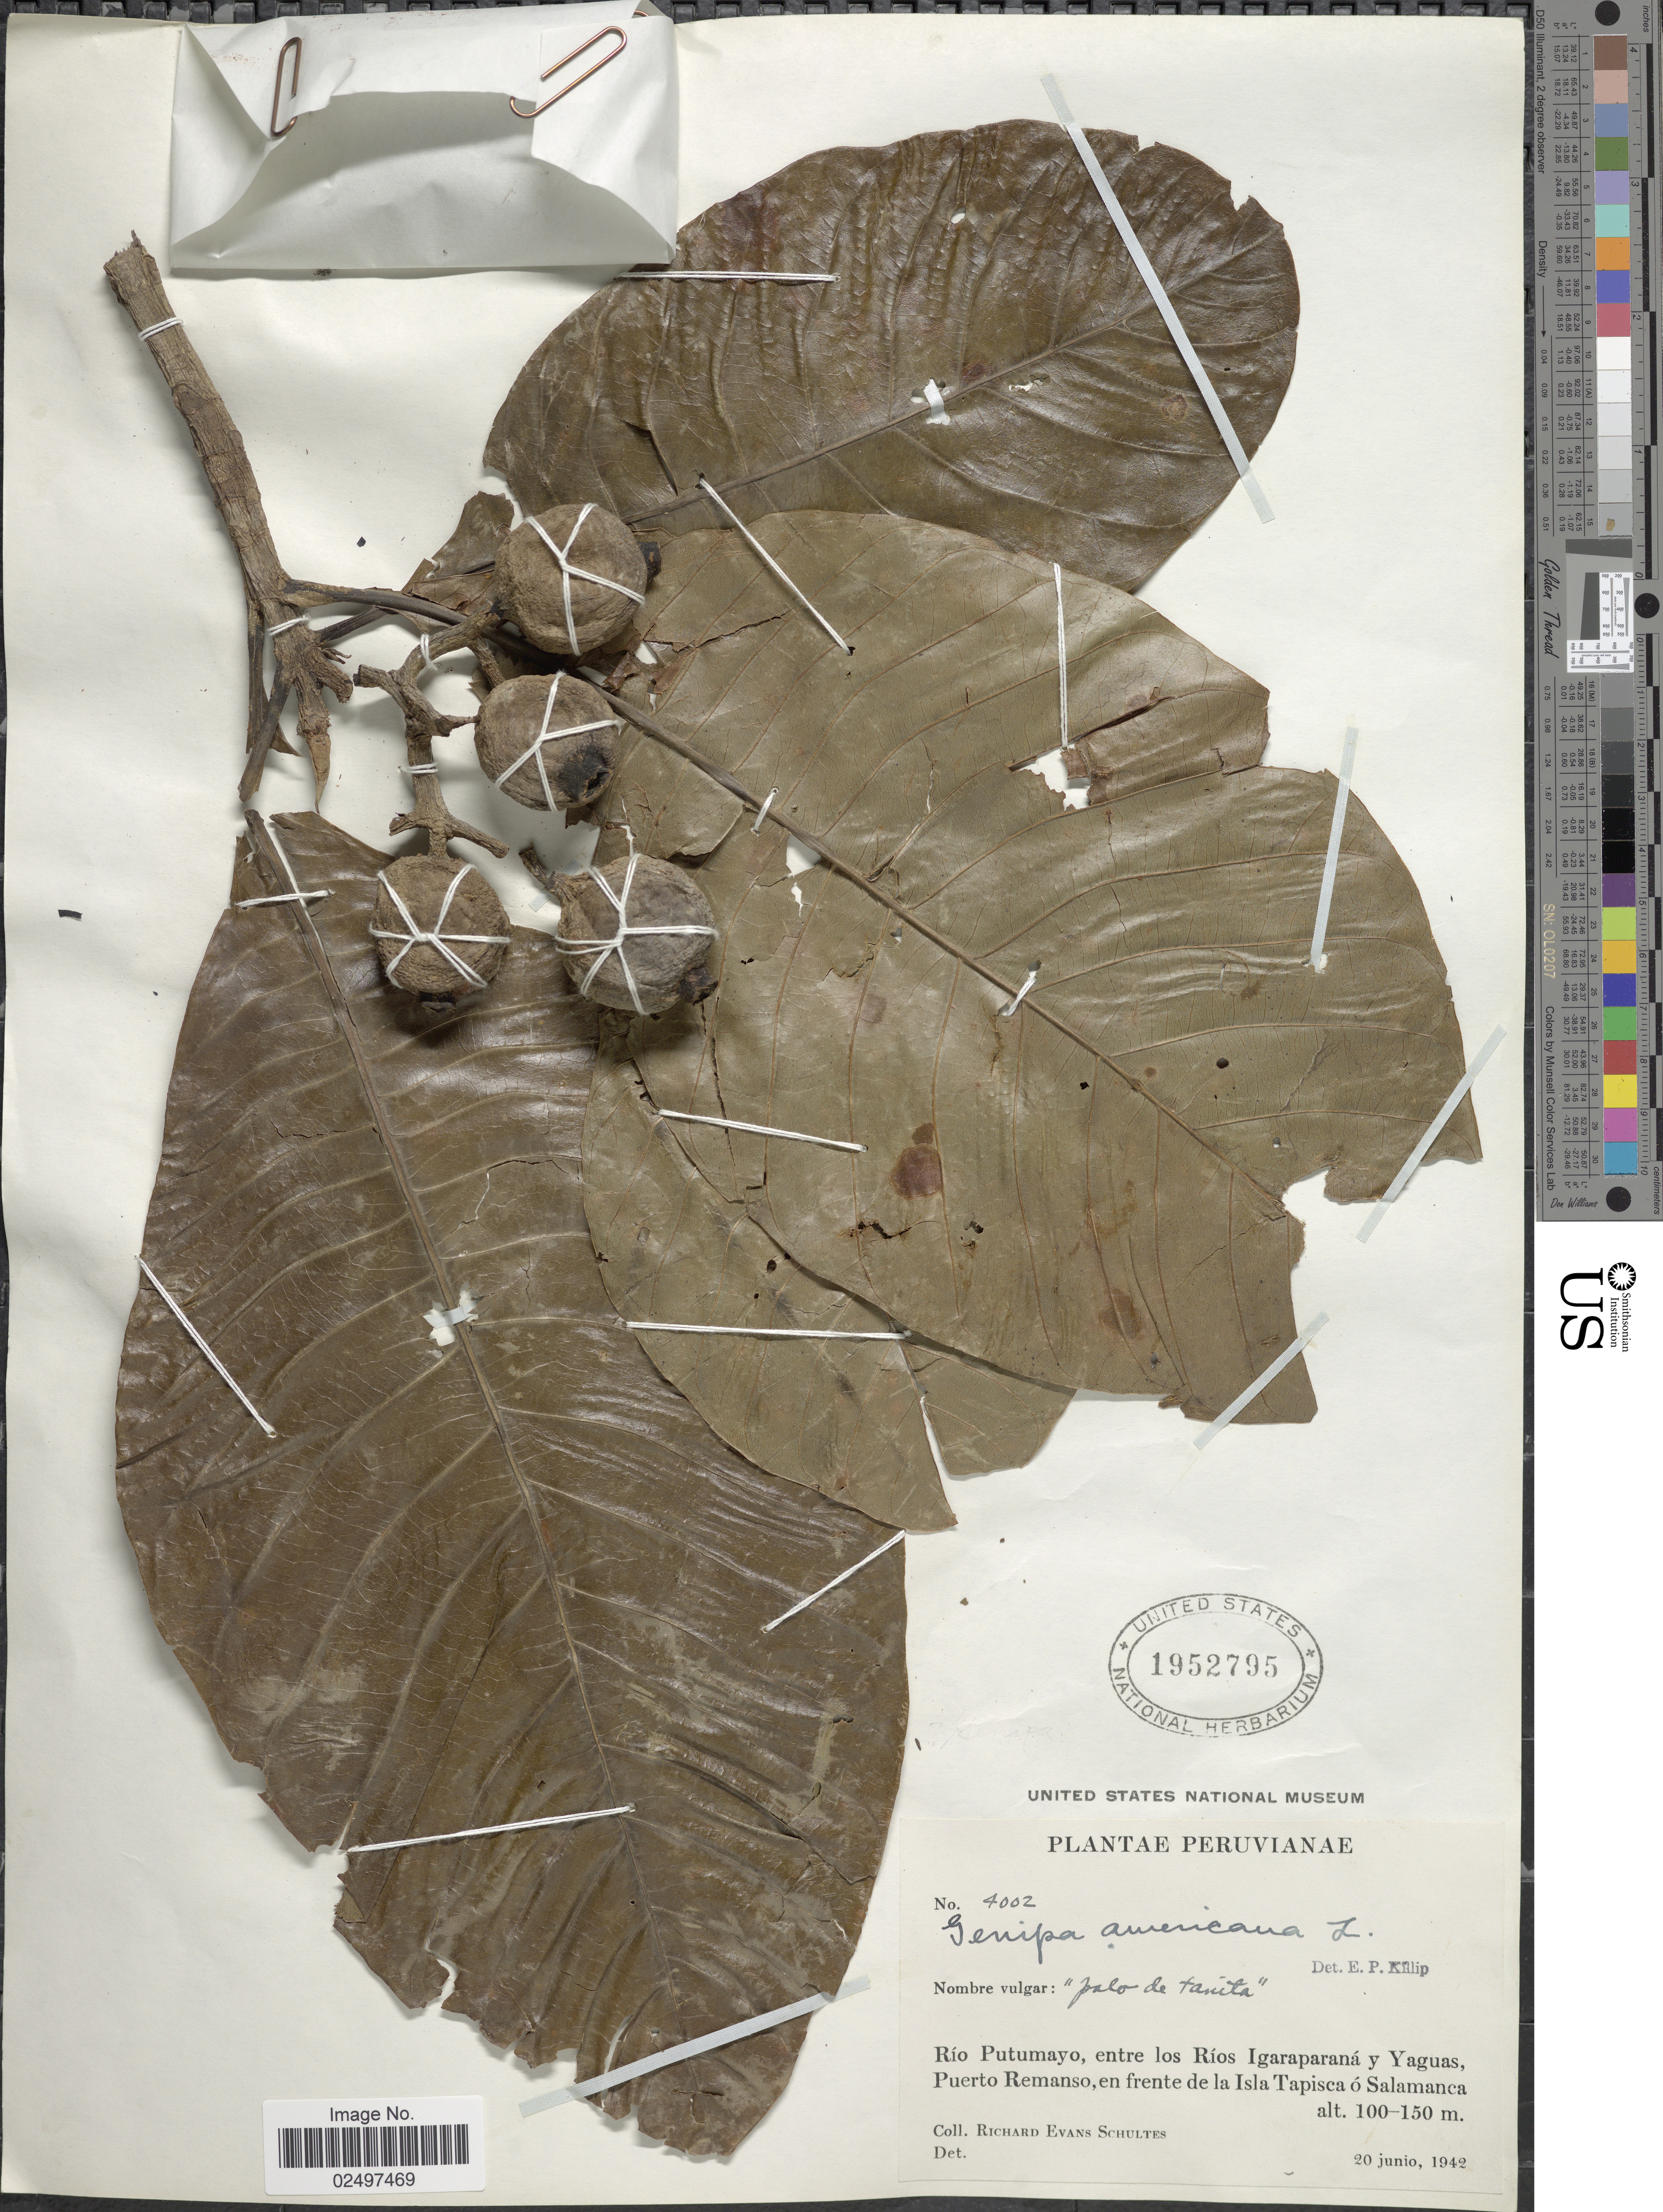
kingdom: Plantae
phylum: Tracheophyta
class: Magnoliopsida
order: Gentianales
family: Rubiaceae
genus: Genipa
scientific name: Genipa americana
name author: L.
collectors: R. E. Schultes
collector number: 4002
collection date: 1942-06-20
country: Peru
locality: Rio Putumayo, entre los Rios Igaraparana y Yaguas, Puerto Remanso, en frente de la Isla Tapisca o Salamanca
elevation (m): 100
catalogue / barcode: US 1952795